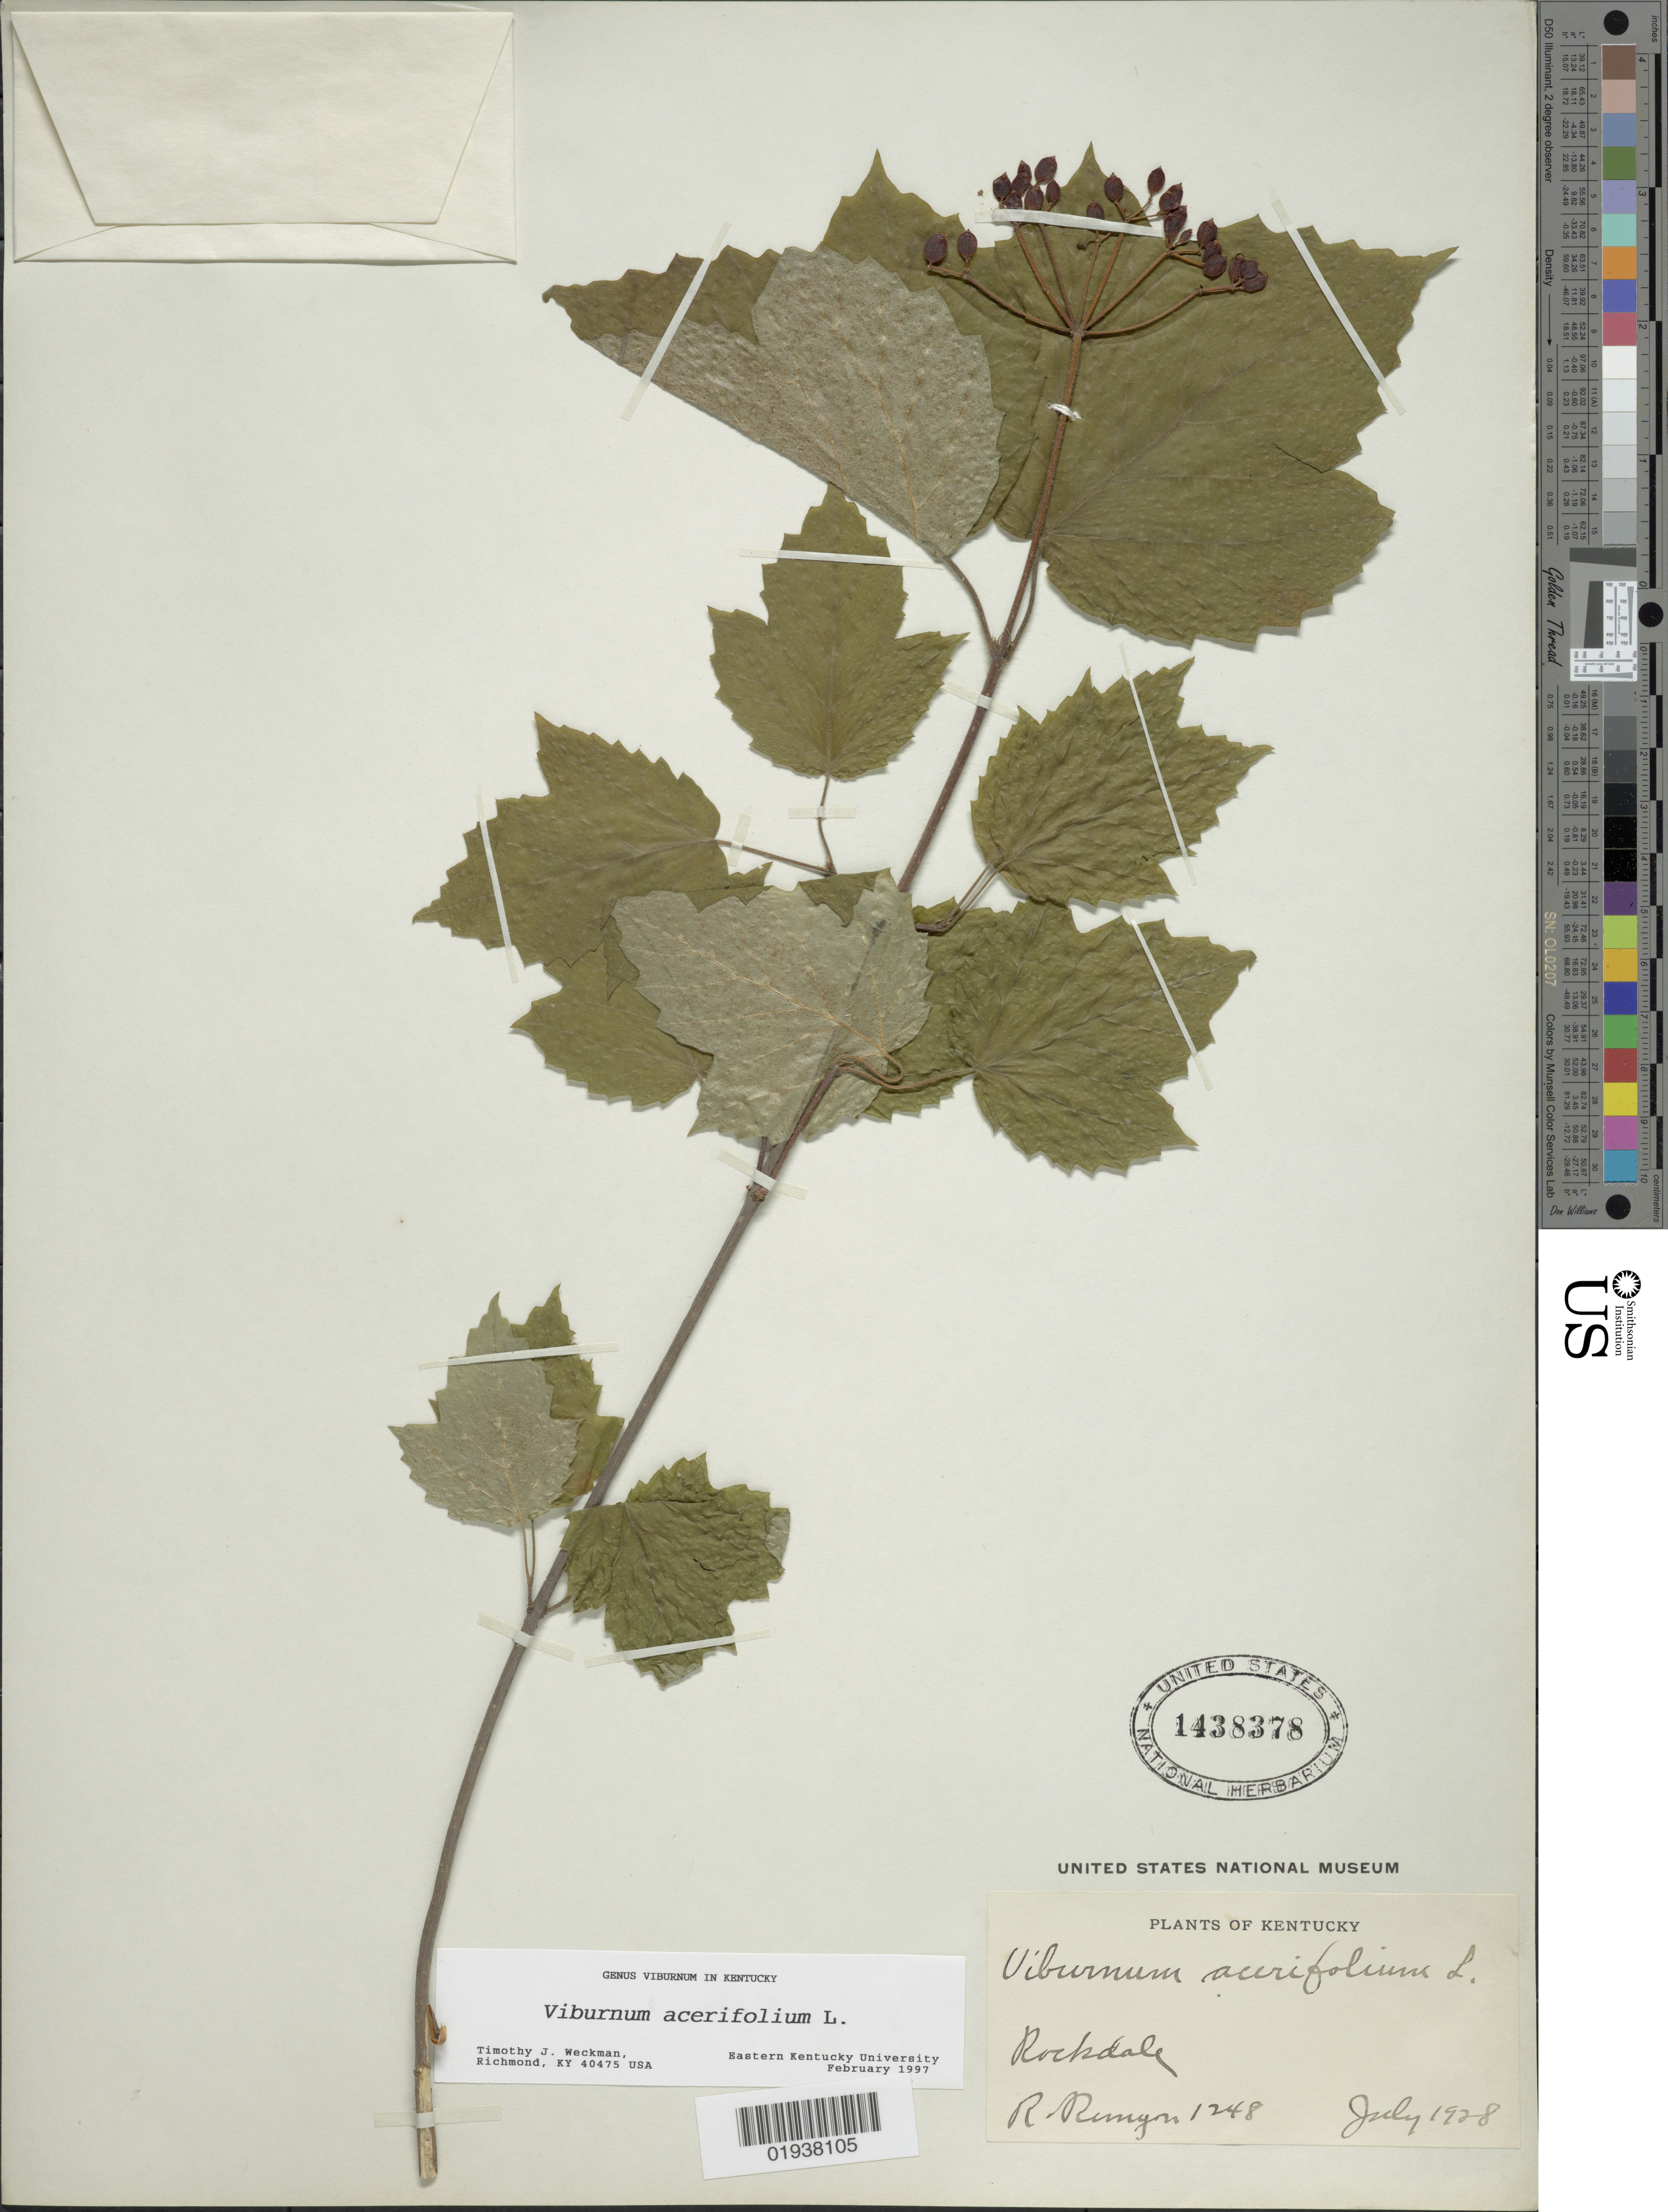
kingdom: Plantae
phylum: Tracheophyta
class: Magnoliopsida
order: Dipsacales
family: Viburnaceae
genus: Viburnum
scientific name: Viburnum acerifolium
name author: L.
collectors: R. Runyon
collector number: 1248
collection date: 1928-07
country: United States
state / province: Kentucky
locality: Rockdale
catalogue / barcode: US 1438378